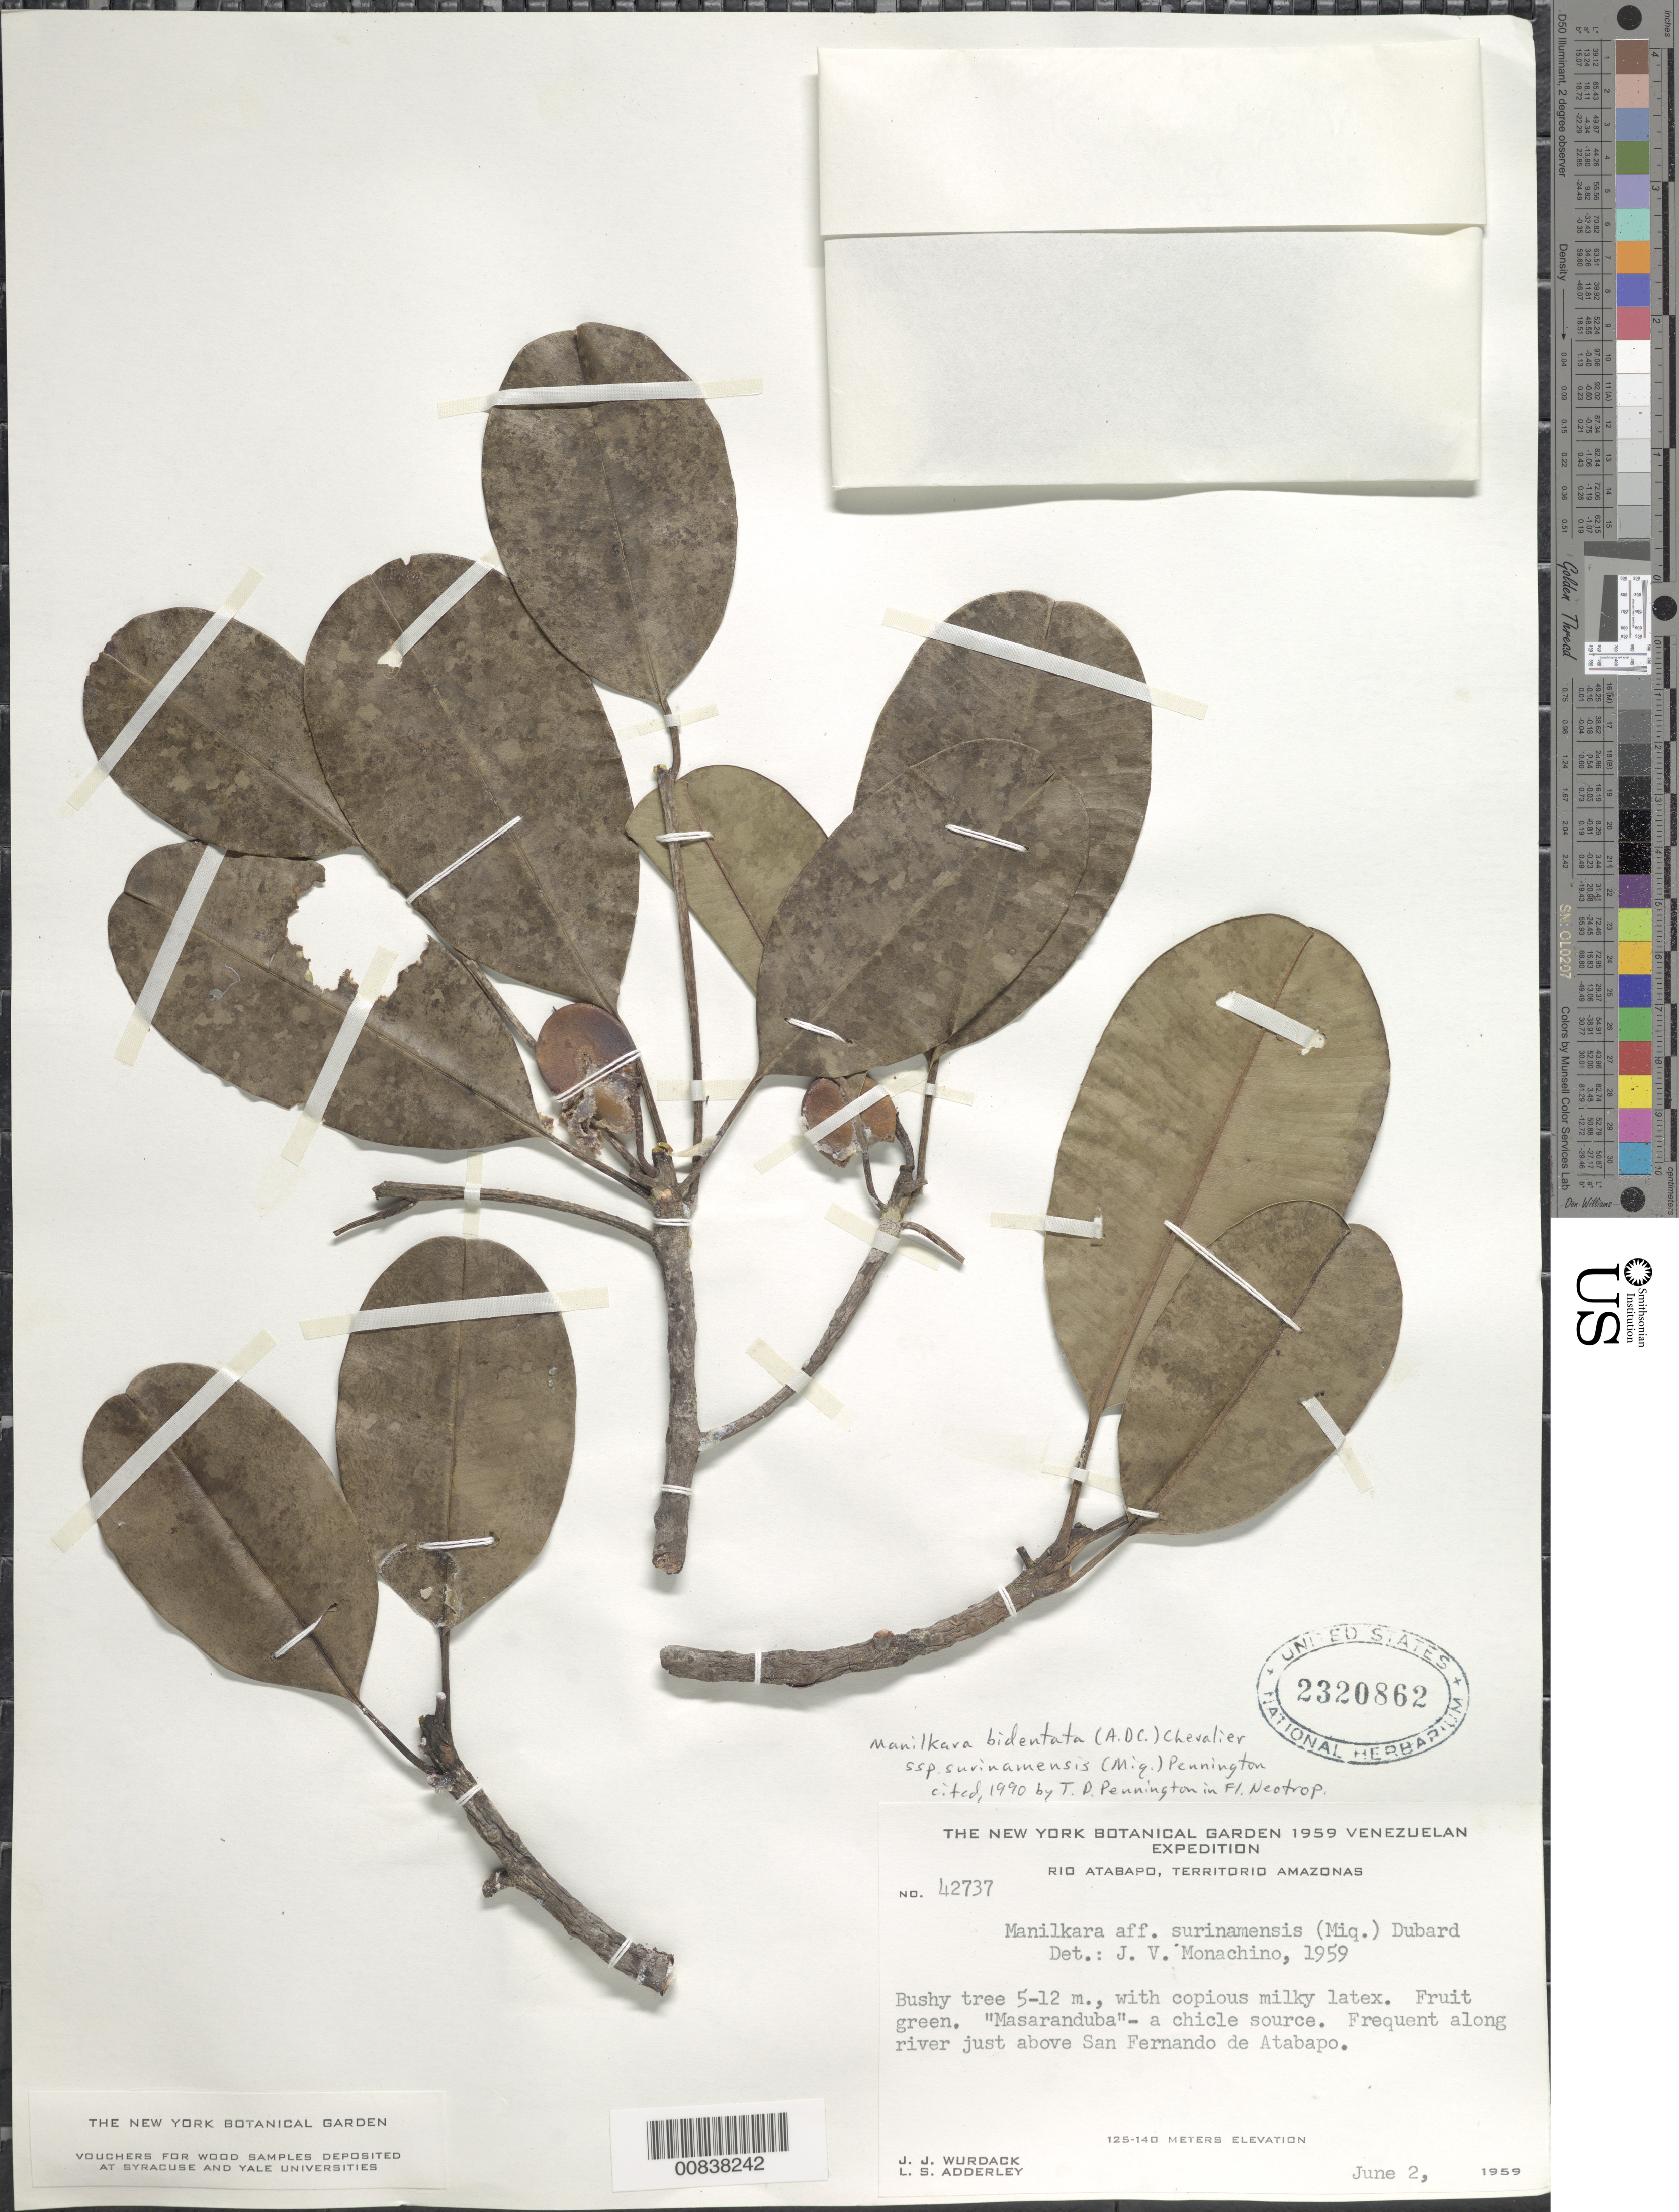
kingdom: Plantae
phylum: Tracheophyta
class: Magnoliopsida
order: Ericales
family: Sapotaceae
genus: Manilkara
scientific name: Manilkara surinamensis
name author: (Miq.) Dubard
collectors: J. J. Wurdack & L. S. Adderley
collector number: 42737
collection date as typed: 2-Jun-59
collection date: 1959-06-02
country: Venezuela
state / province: Amazonas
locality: Río Atabapo, just above San Fernando de Atabapo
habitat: Along river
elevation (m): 125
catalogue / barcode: US 2320862